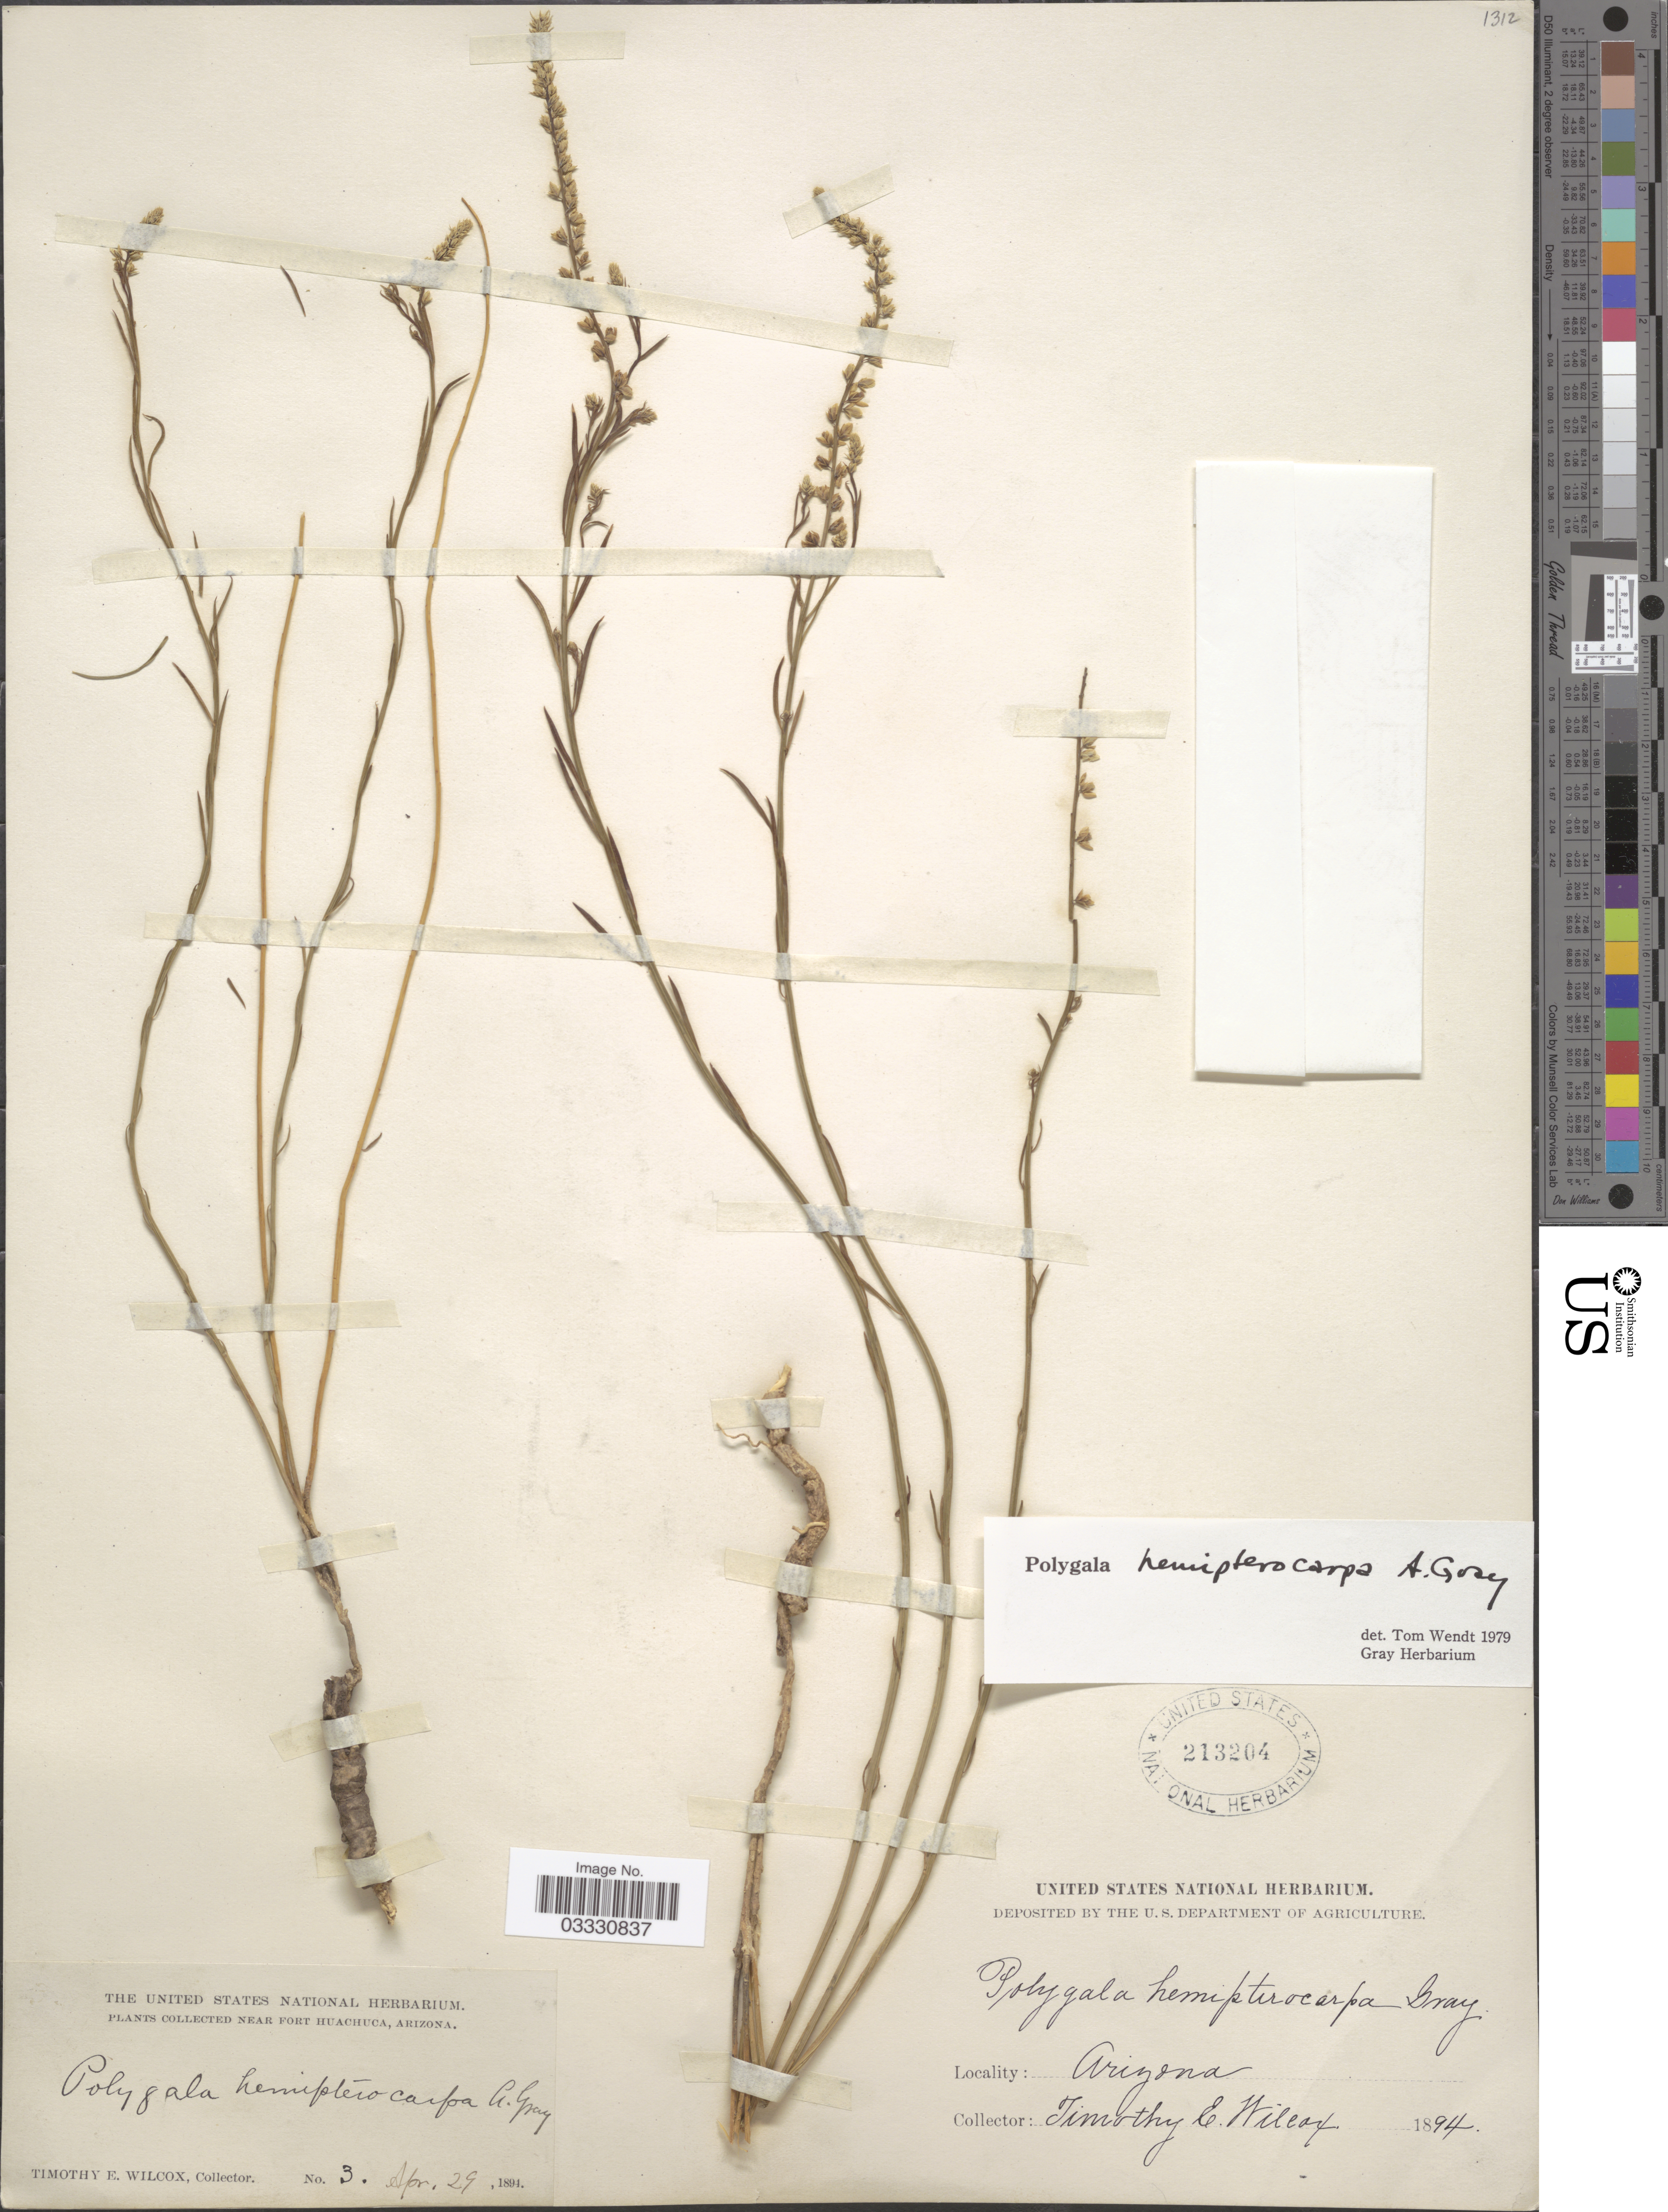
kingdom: Plantae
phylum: Tracheophyta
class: Magnoliopsida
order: Fabales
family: Polygalaceae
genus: Polygala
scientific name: Polygala hemipterocarpa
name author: A. Gray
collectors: T. E. Wilcox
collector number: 3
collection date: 1894-04-29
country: United States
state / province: Arizona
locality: Near Fort Huachuca.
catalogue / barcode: US 213204